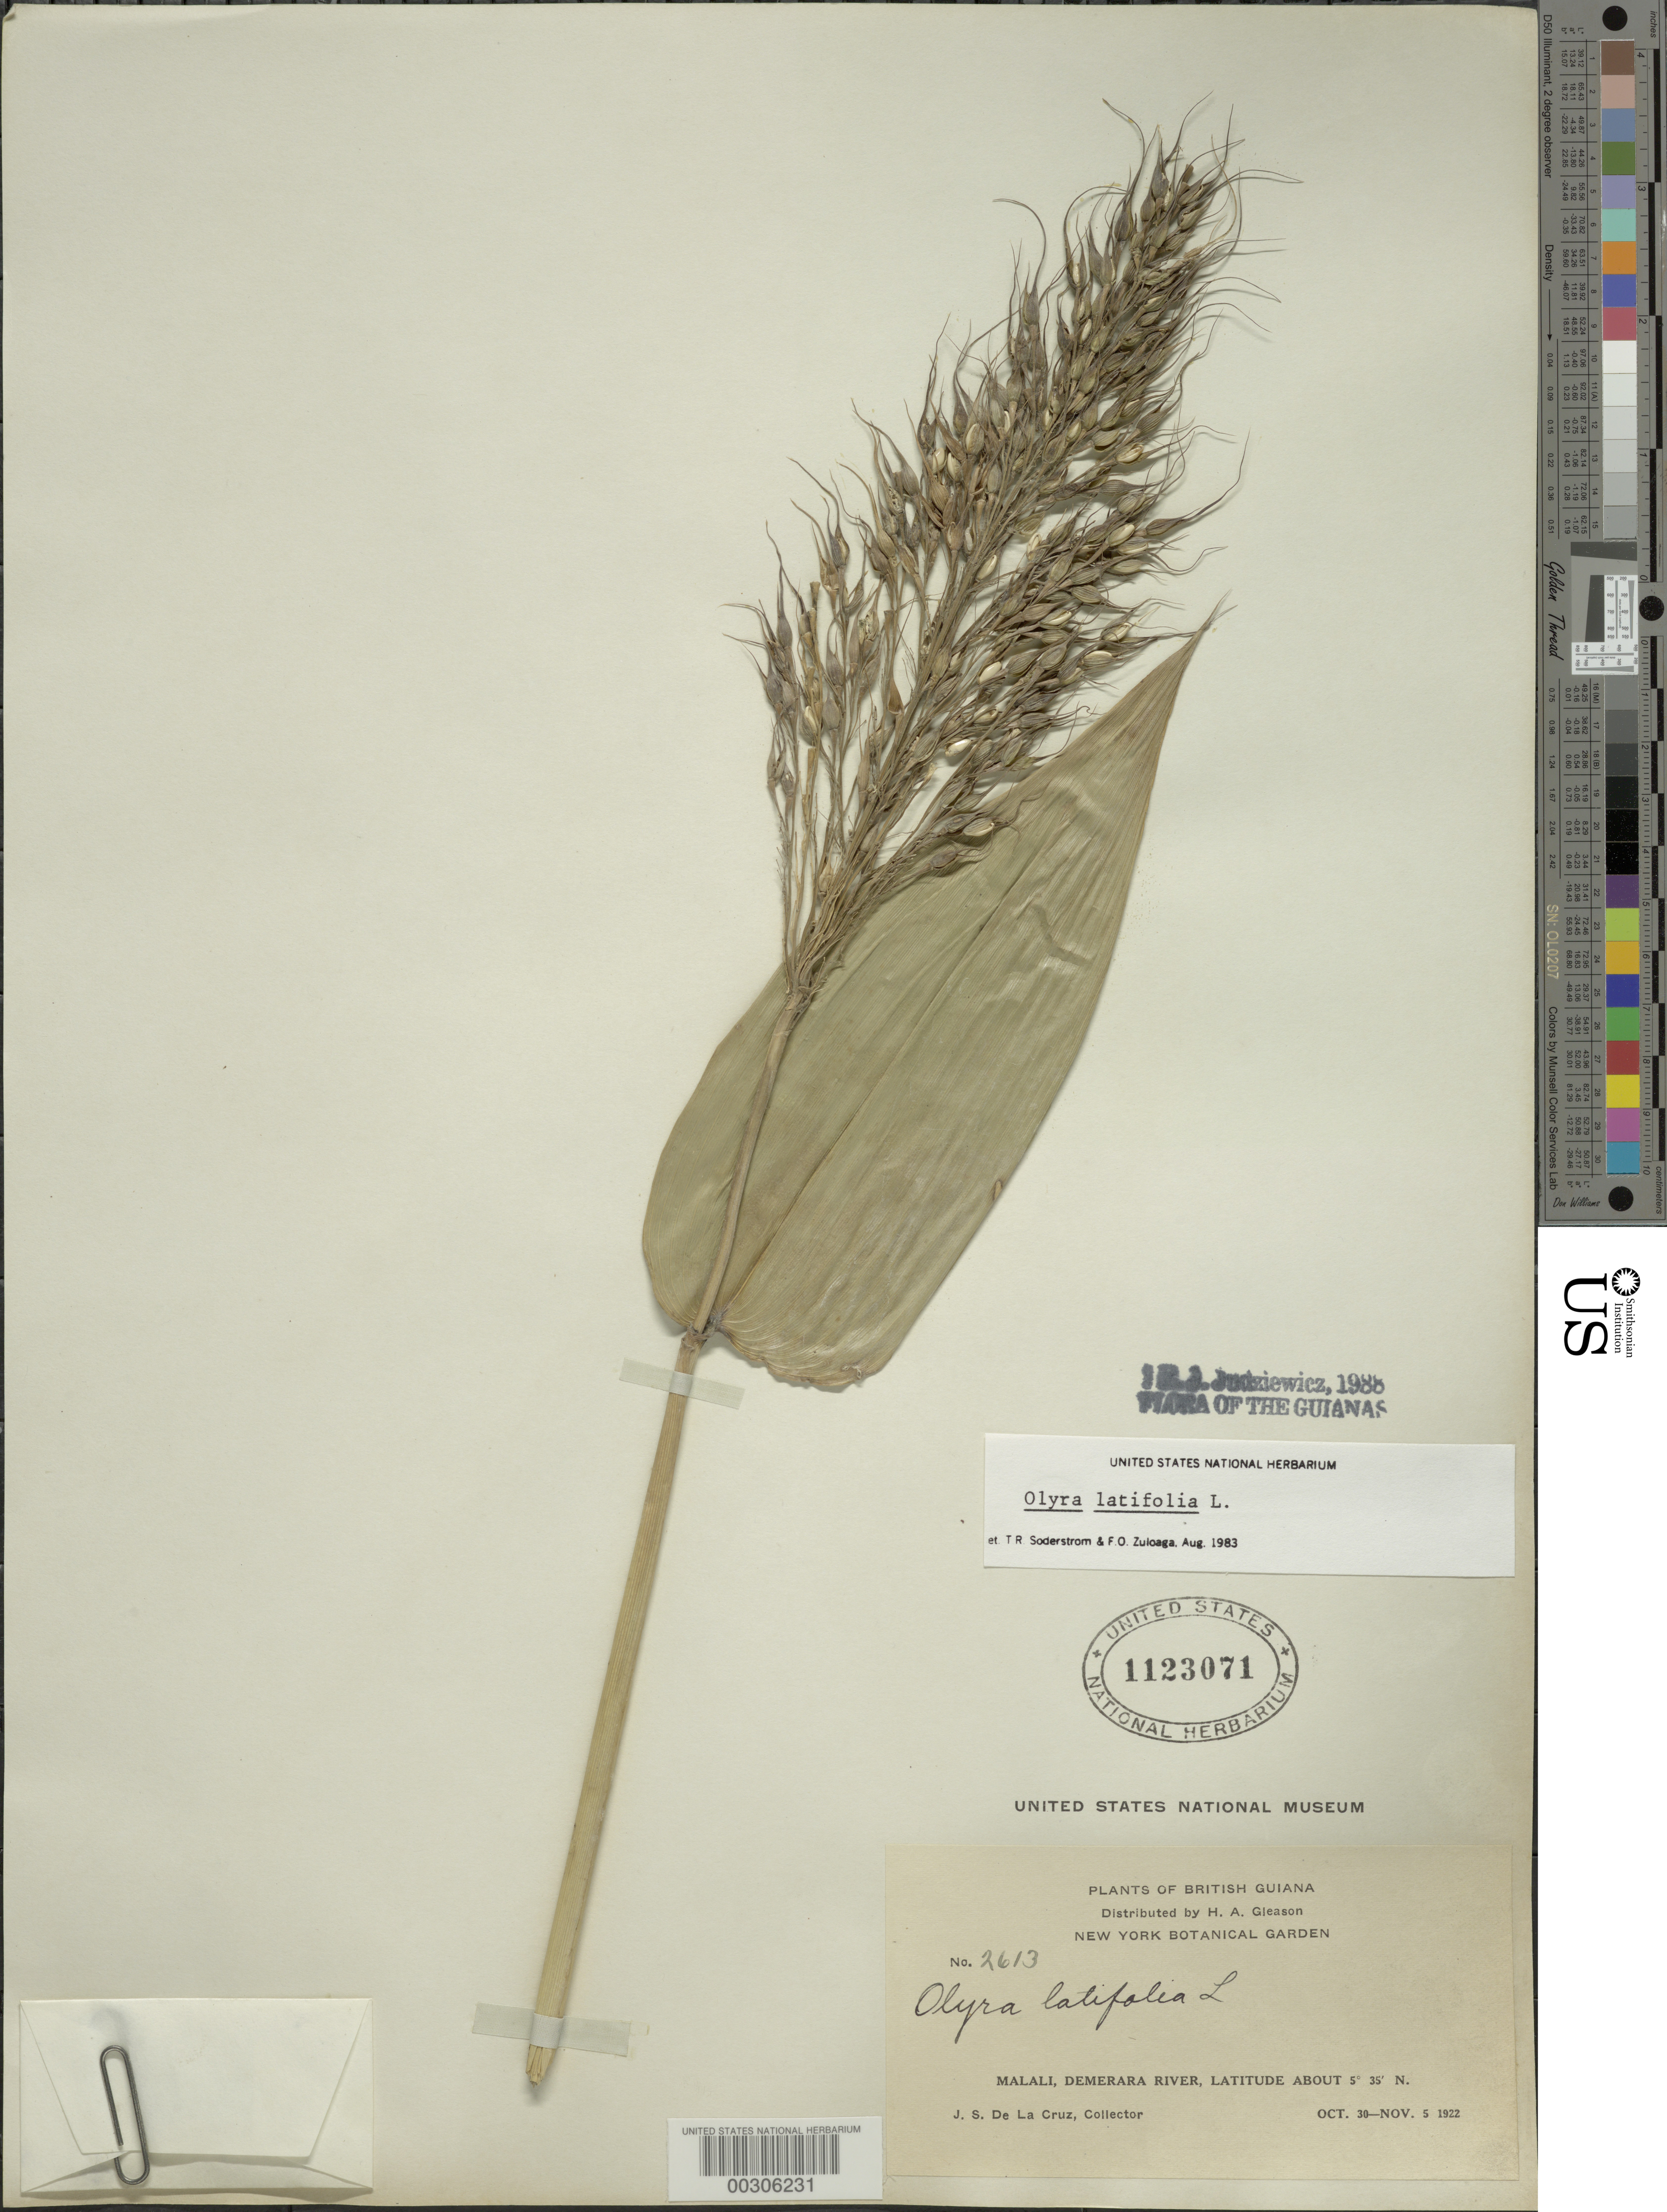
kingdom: Plantae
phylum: Tracheophyta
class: Liliopsida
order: Poales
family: Poaceae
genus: Olyra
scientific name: Olyra latifolia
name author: L.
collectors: J. S. de la Cruz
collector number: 2613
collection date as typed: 30 Oct 1922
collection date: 1922-10-30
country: Guyana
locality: Malali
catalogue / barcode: US 1123071